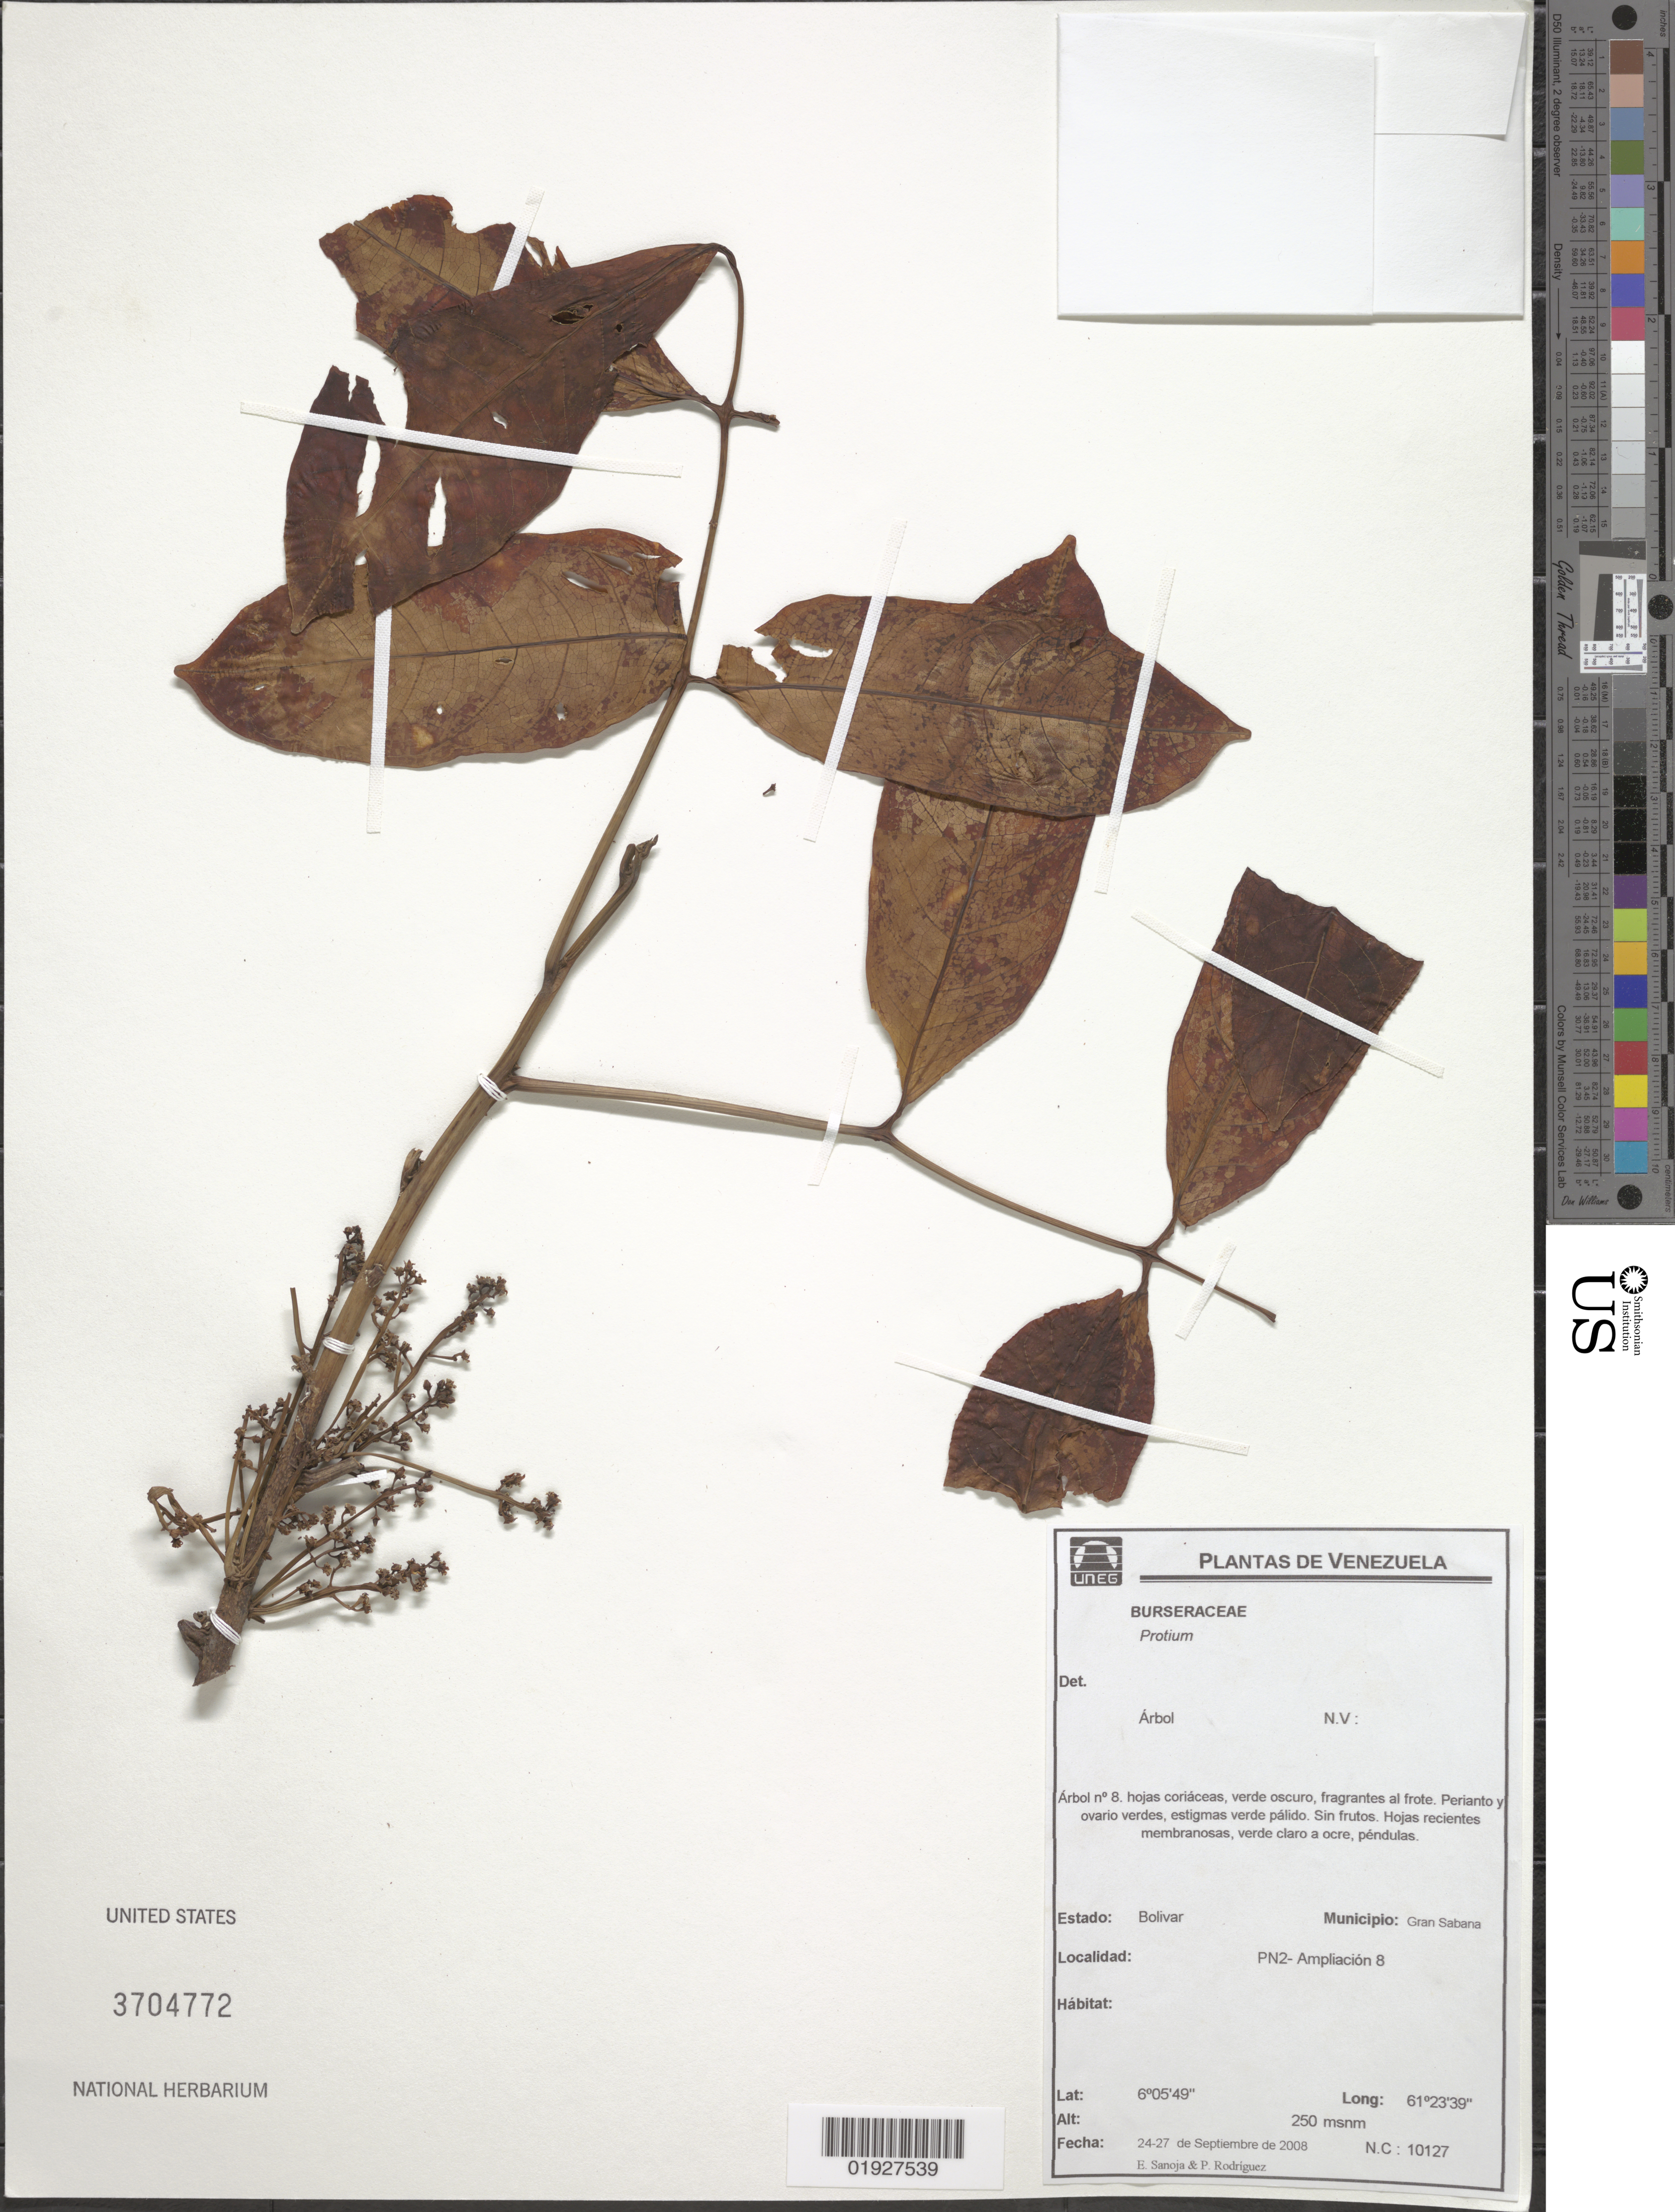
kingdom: Plantae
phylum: Tracheophyta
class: Magnoliopsida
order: Sapindales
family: Burseraceae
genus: Protium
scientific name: Protium cuneatum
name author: Swart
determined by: Daly, D.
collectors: E. Sanoja & P. Rodriguez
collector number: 10127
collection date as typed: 24-27 September 2008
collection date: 2008-09-24/2008-09-27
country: Venezuela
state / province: Bolivar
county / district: Gran Sabana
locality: PN2-Ampliacion 8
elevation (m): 250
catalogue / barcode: US 3704772